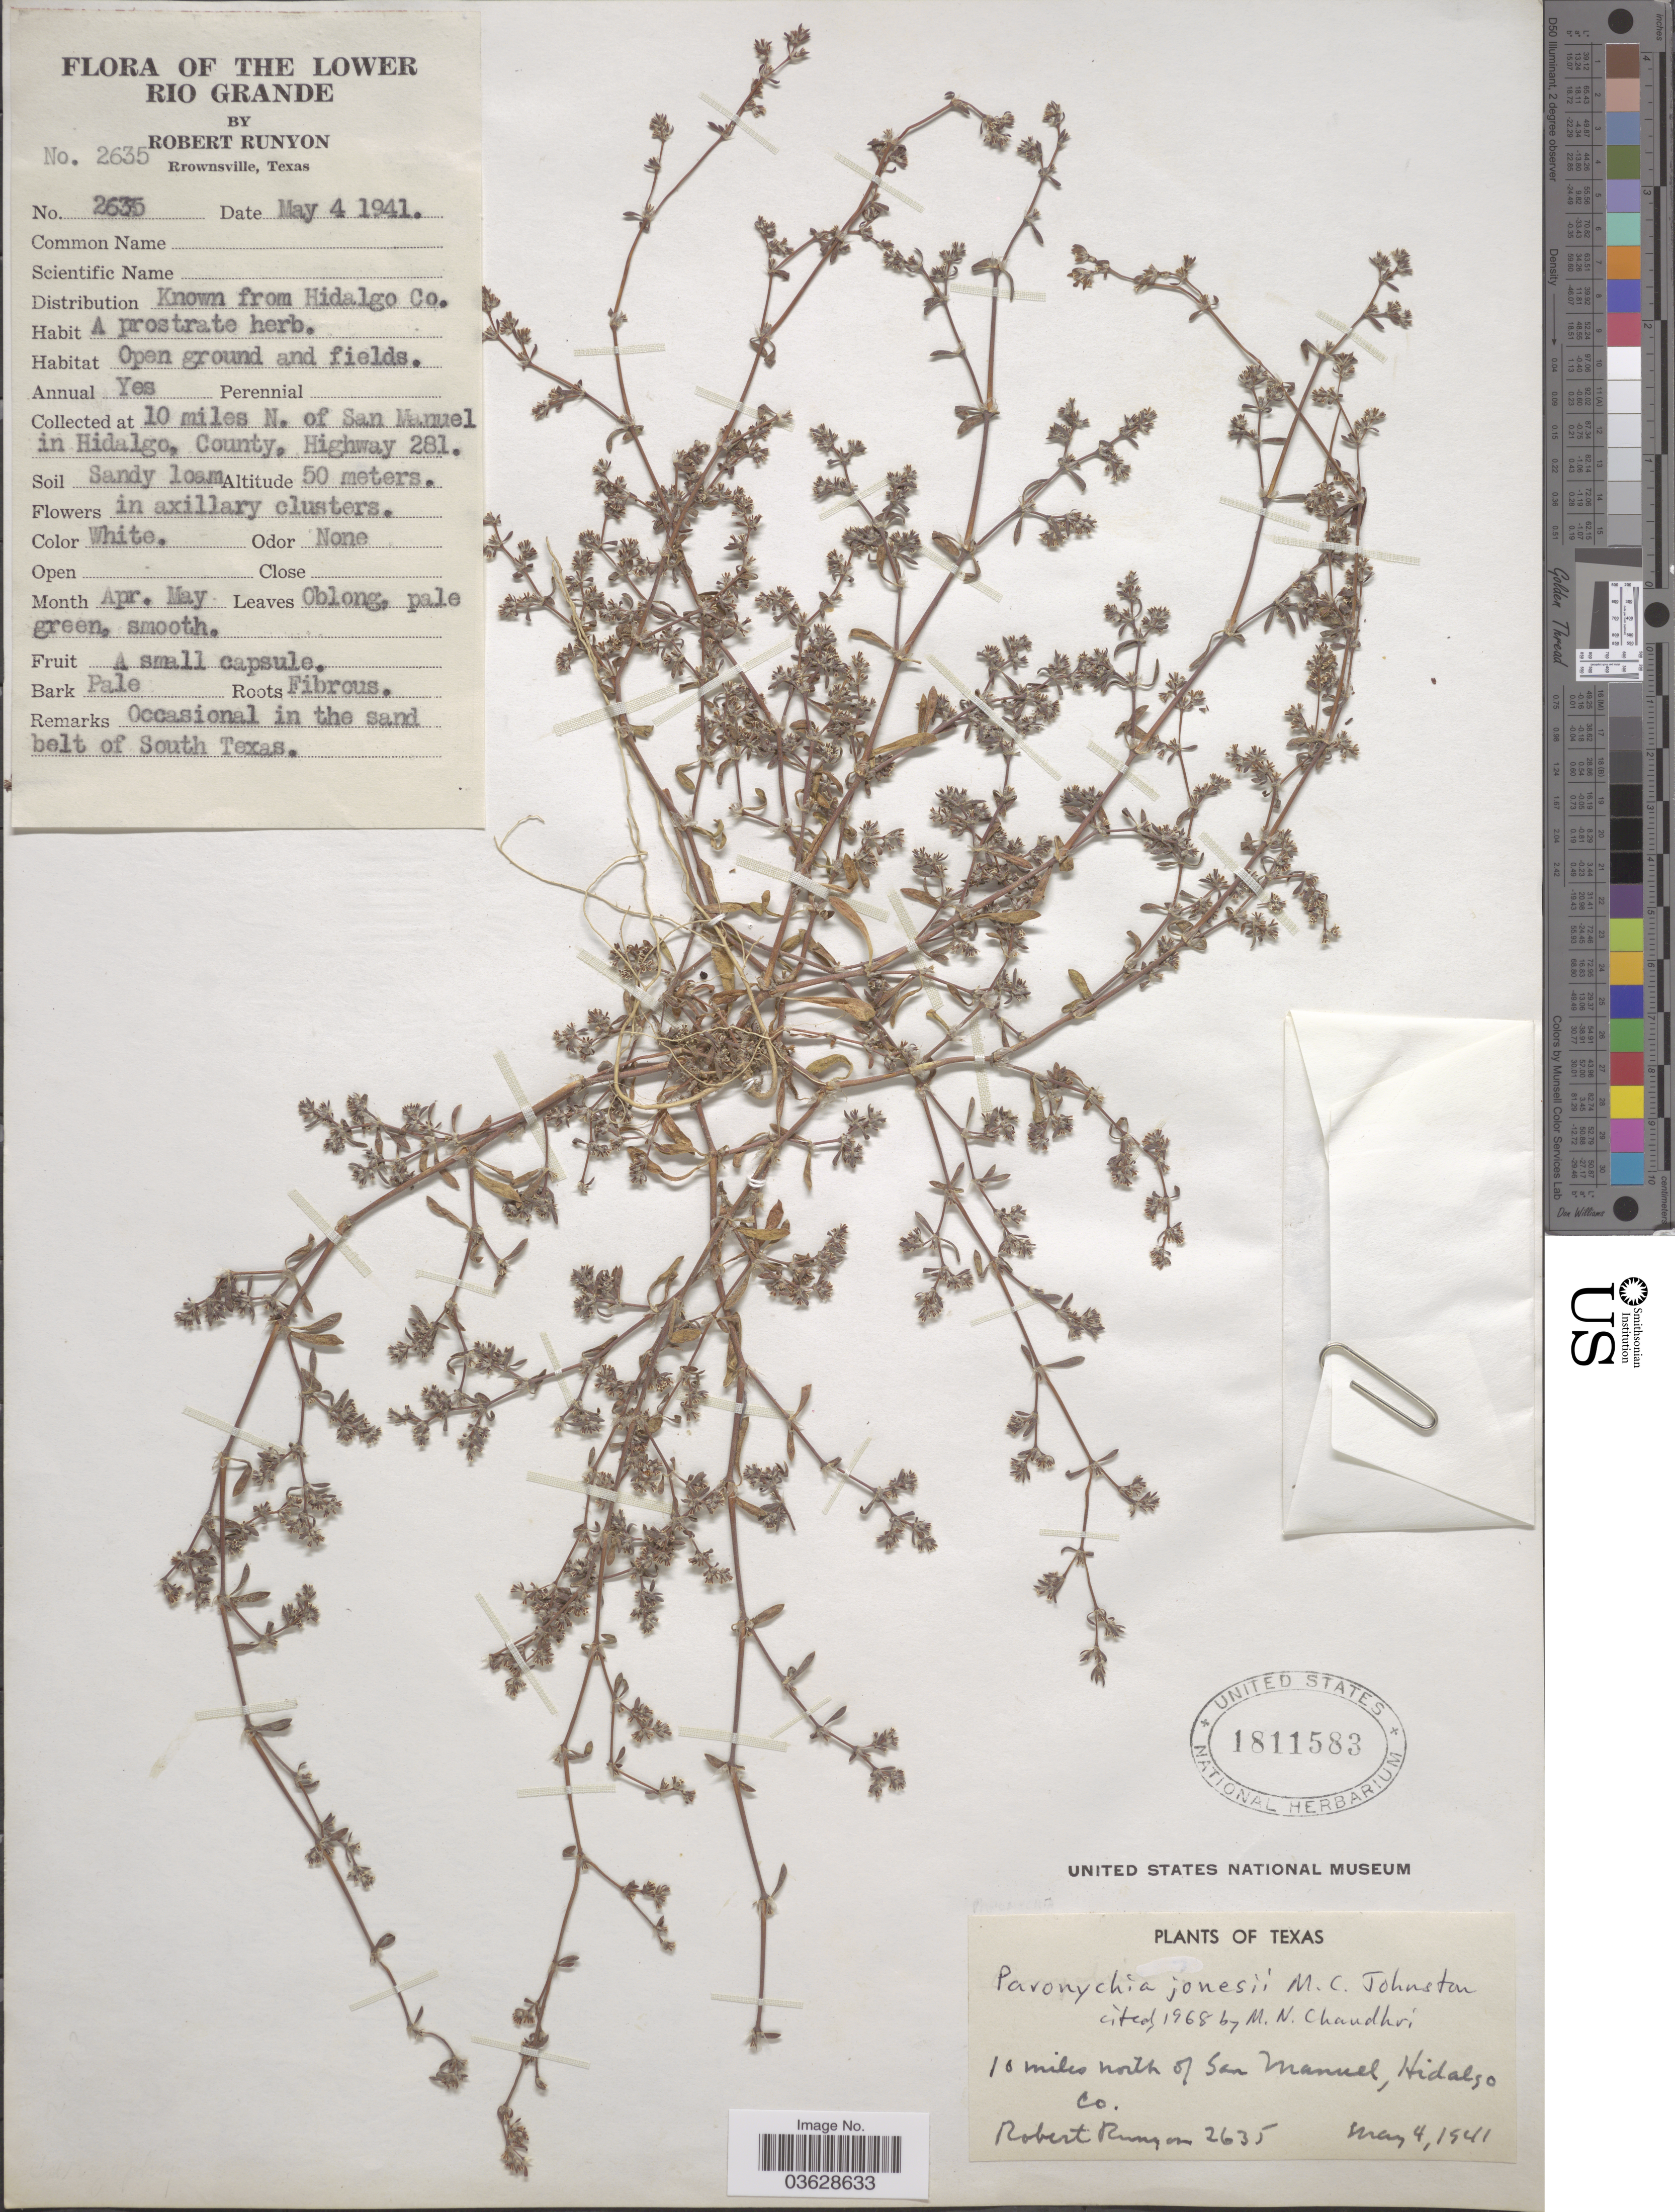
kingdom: Plantae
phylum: Tracheophyta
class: Magnoliopsida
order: Caryophyllales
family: Caryophyllaceae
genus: Paronychia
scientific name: Paronychia jonesii var. pumila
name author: M.C. Johnst.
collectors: R. Runyon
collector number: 2635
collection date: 1941-05-04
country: United States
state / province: Texas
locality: The Lower Rio Grande. 10 miles north of San Manuel, Hidalgo County, Highway 281.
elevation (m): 50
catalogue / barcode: US 1811583